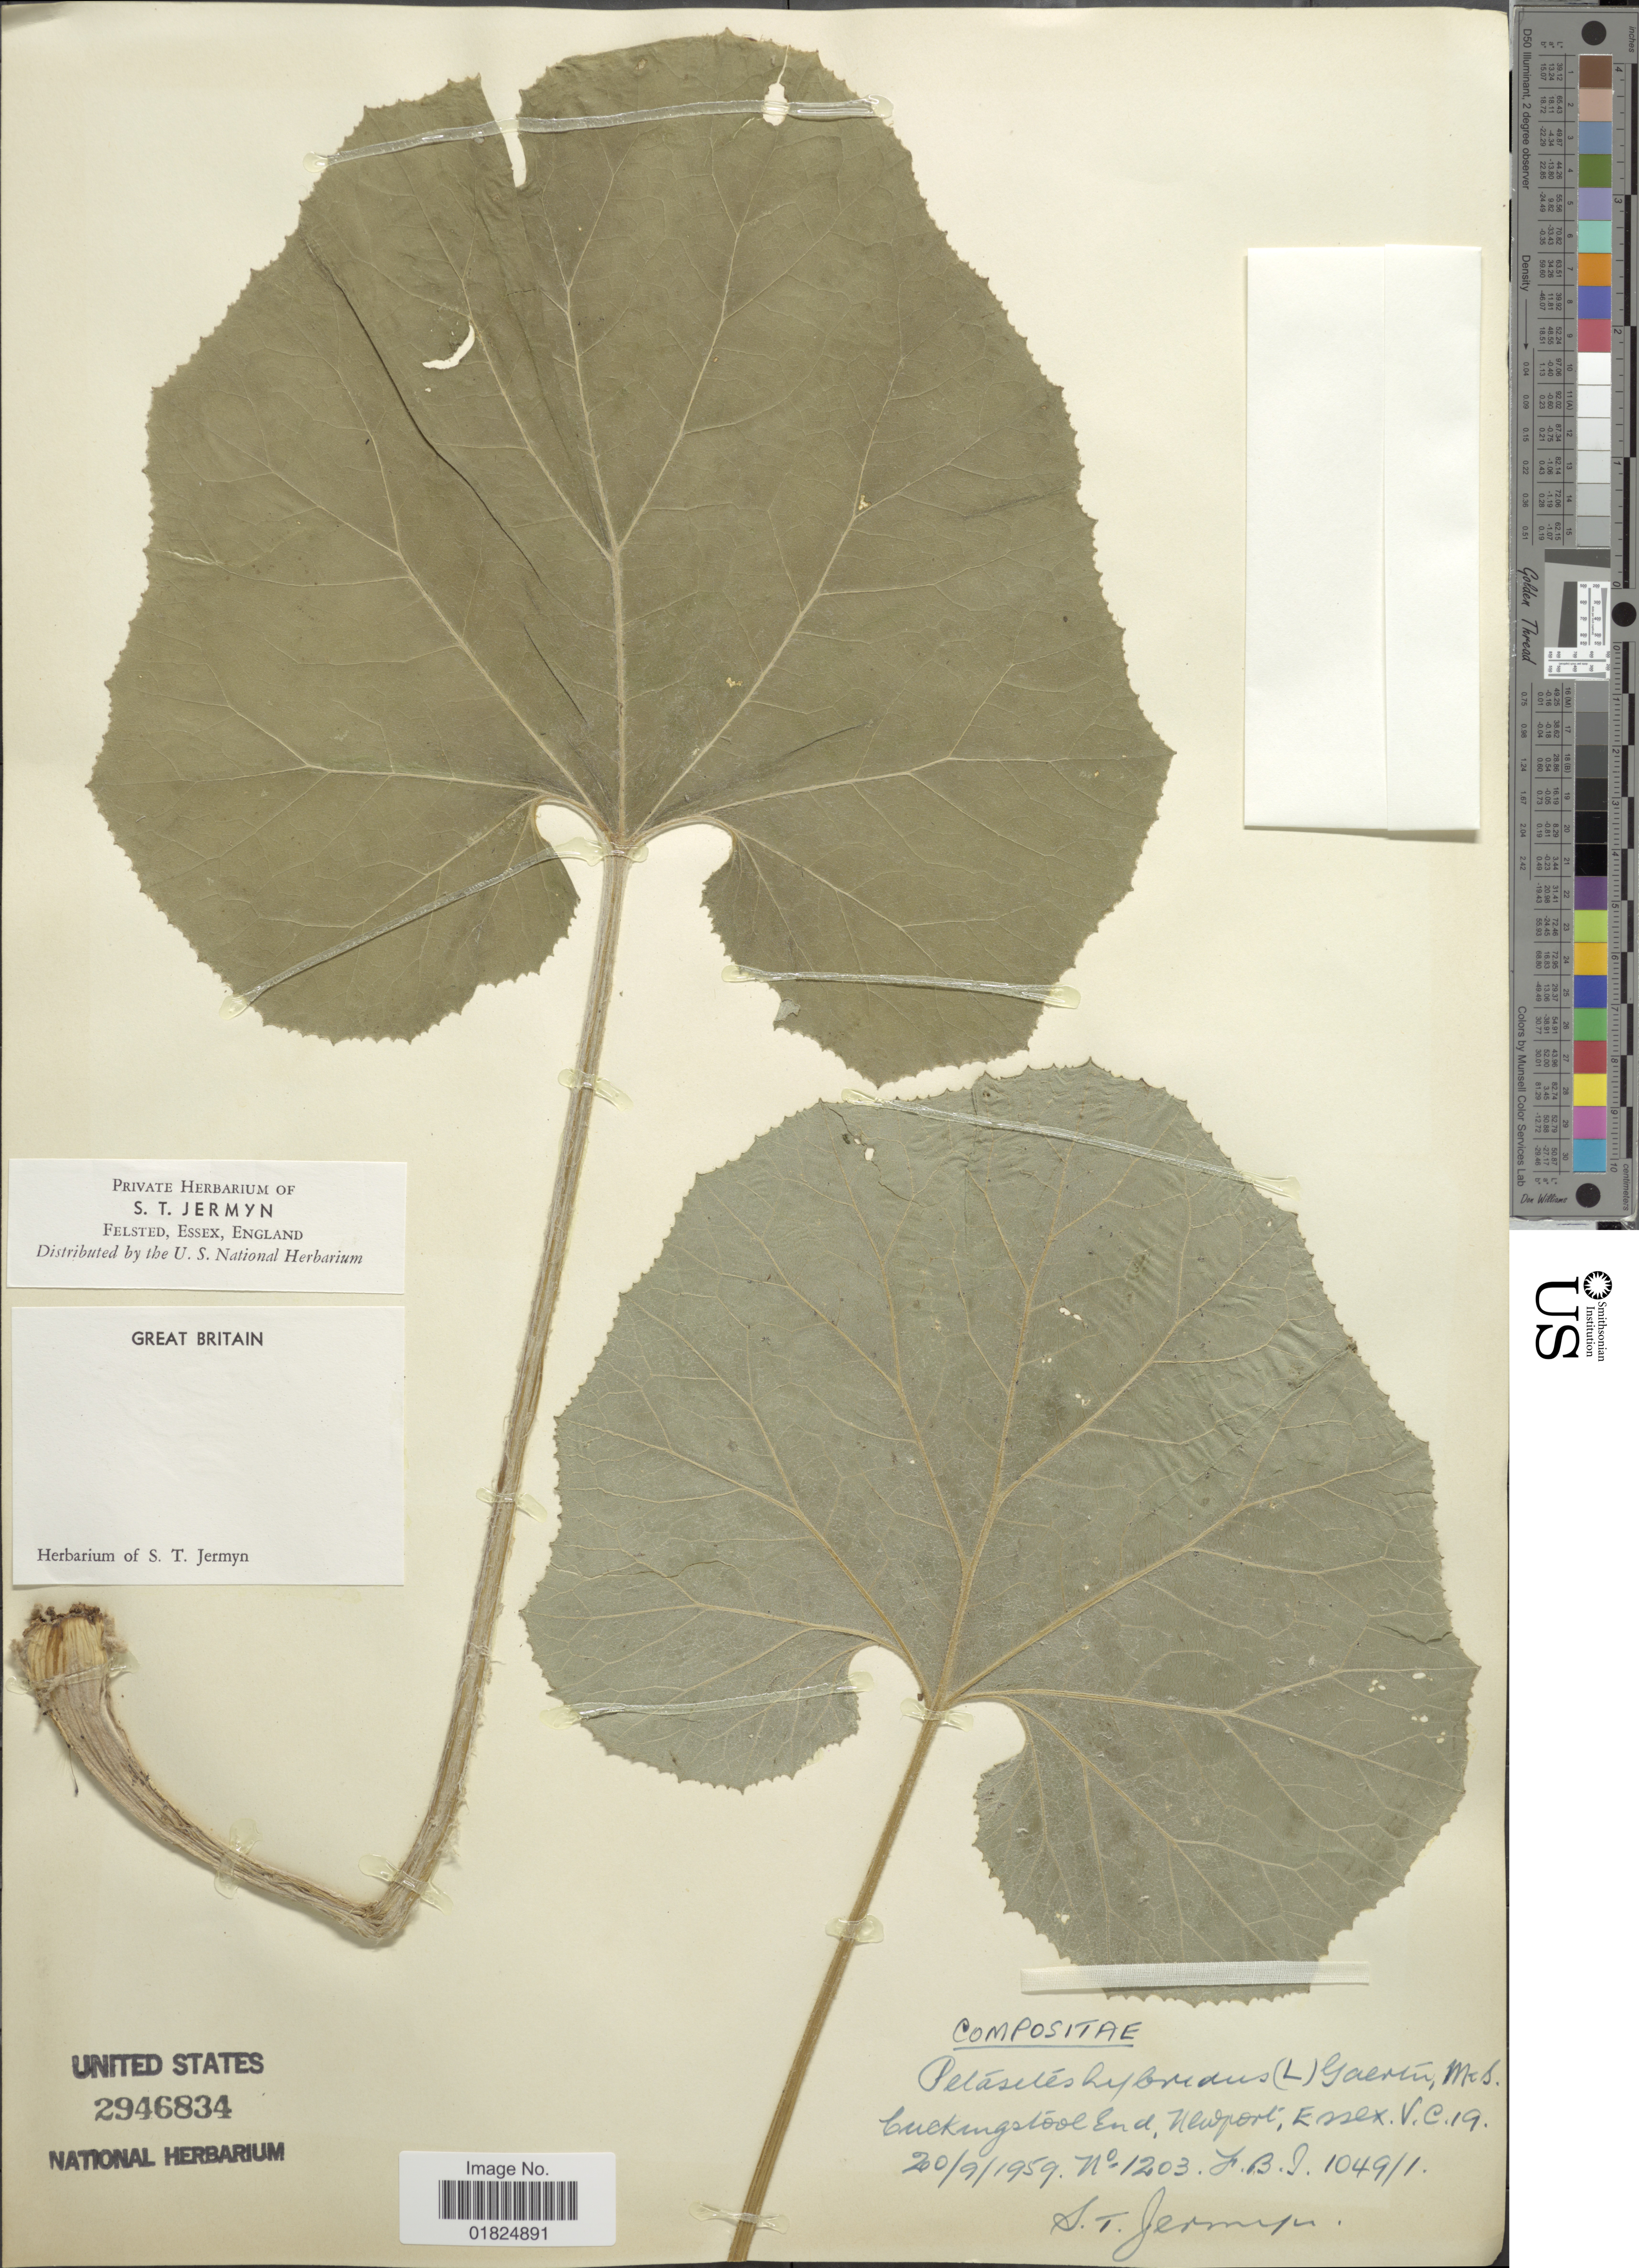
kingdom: Plantae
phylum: Tracheophyta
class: Magnoliopsida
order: Asterales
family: Asteraceae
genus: Petasites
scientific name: Petasites hybridus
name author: (L.) G. Gaertn. et al.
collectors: S. Jermyn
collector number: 1203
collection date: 1959-09-20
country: United Kingdom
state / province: England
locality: Great Britain. Cuckingstool End, Newport, Essex V. C. 19 I.B.L. 1049/1 [unsure placement]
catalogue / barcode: US 2946834